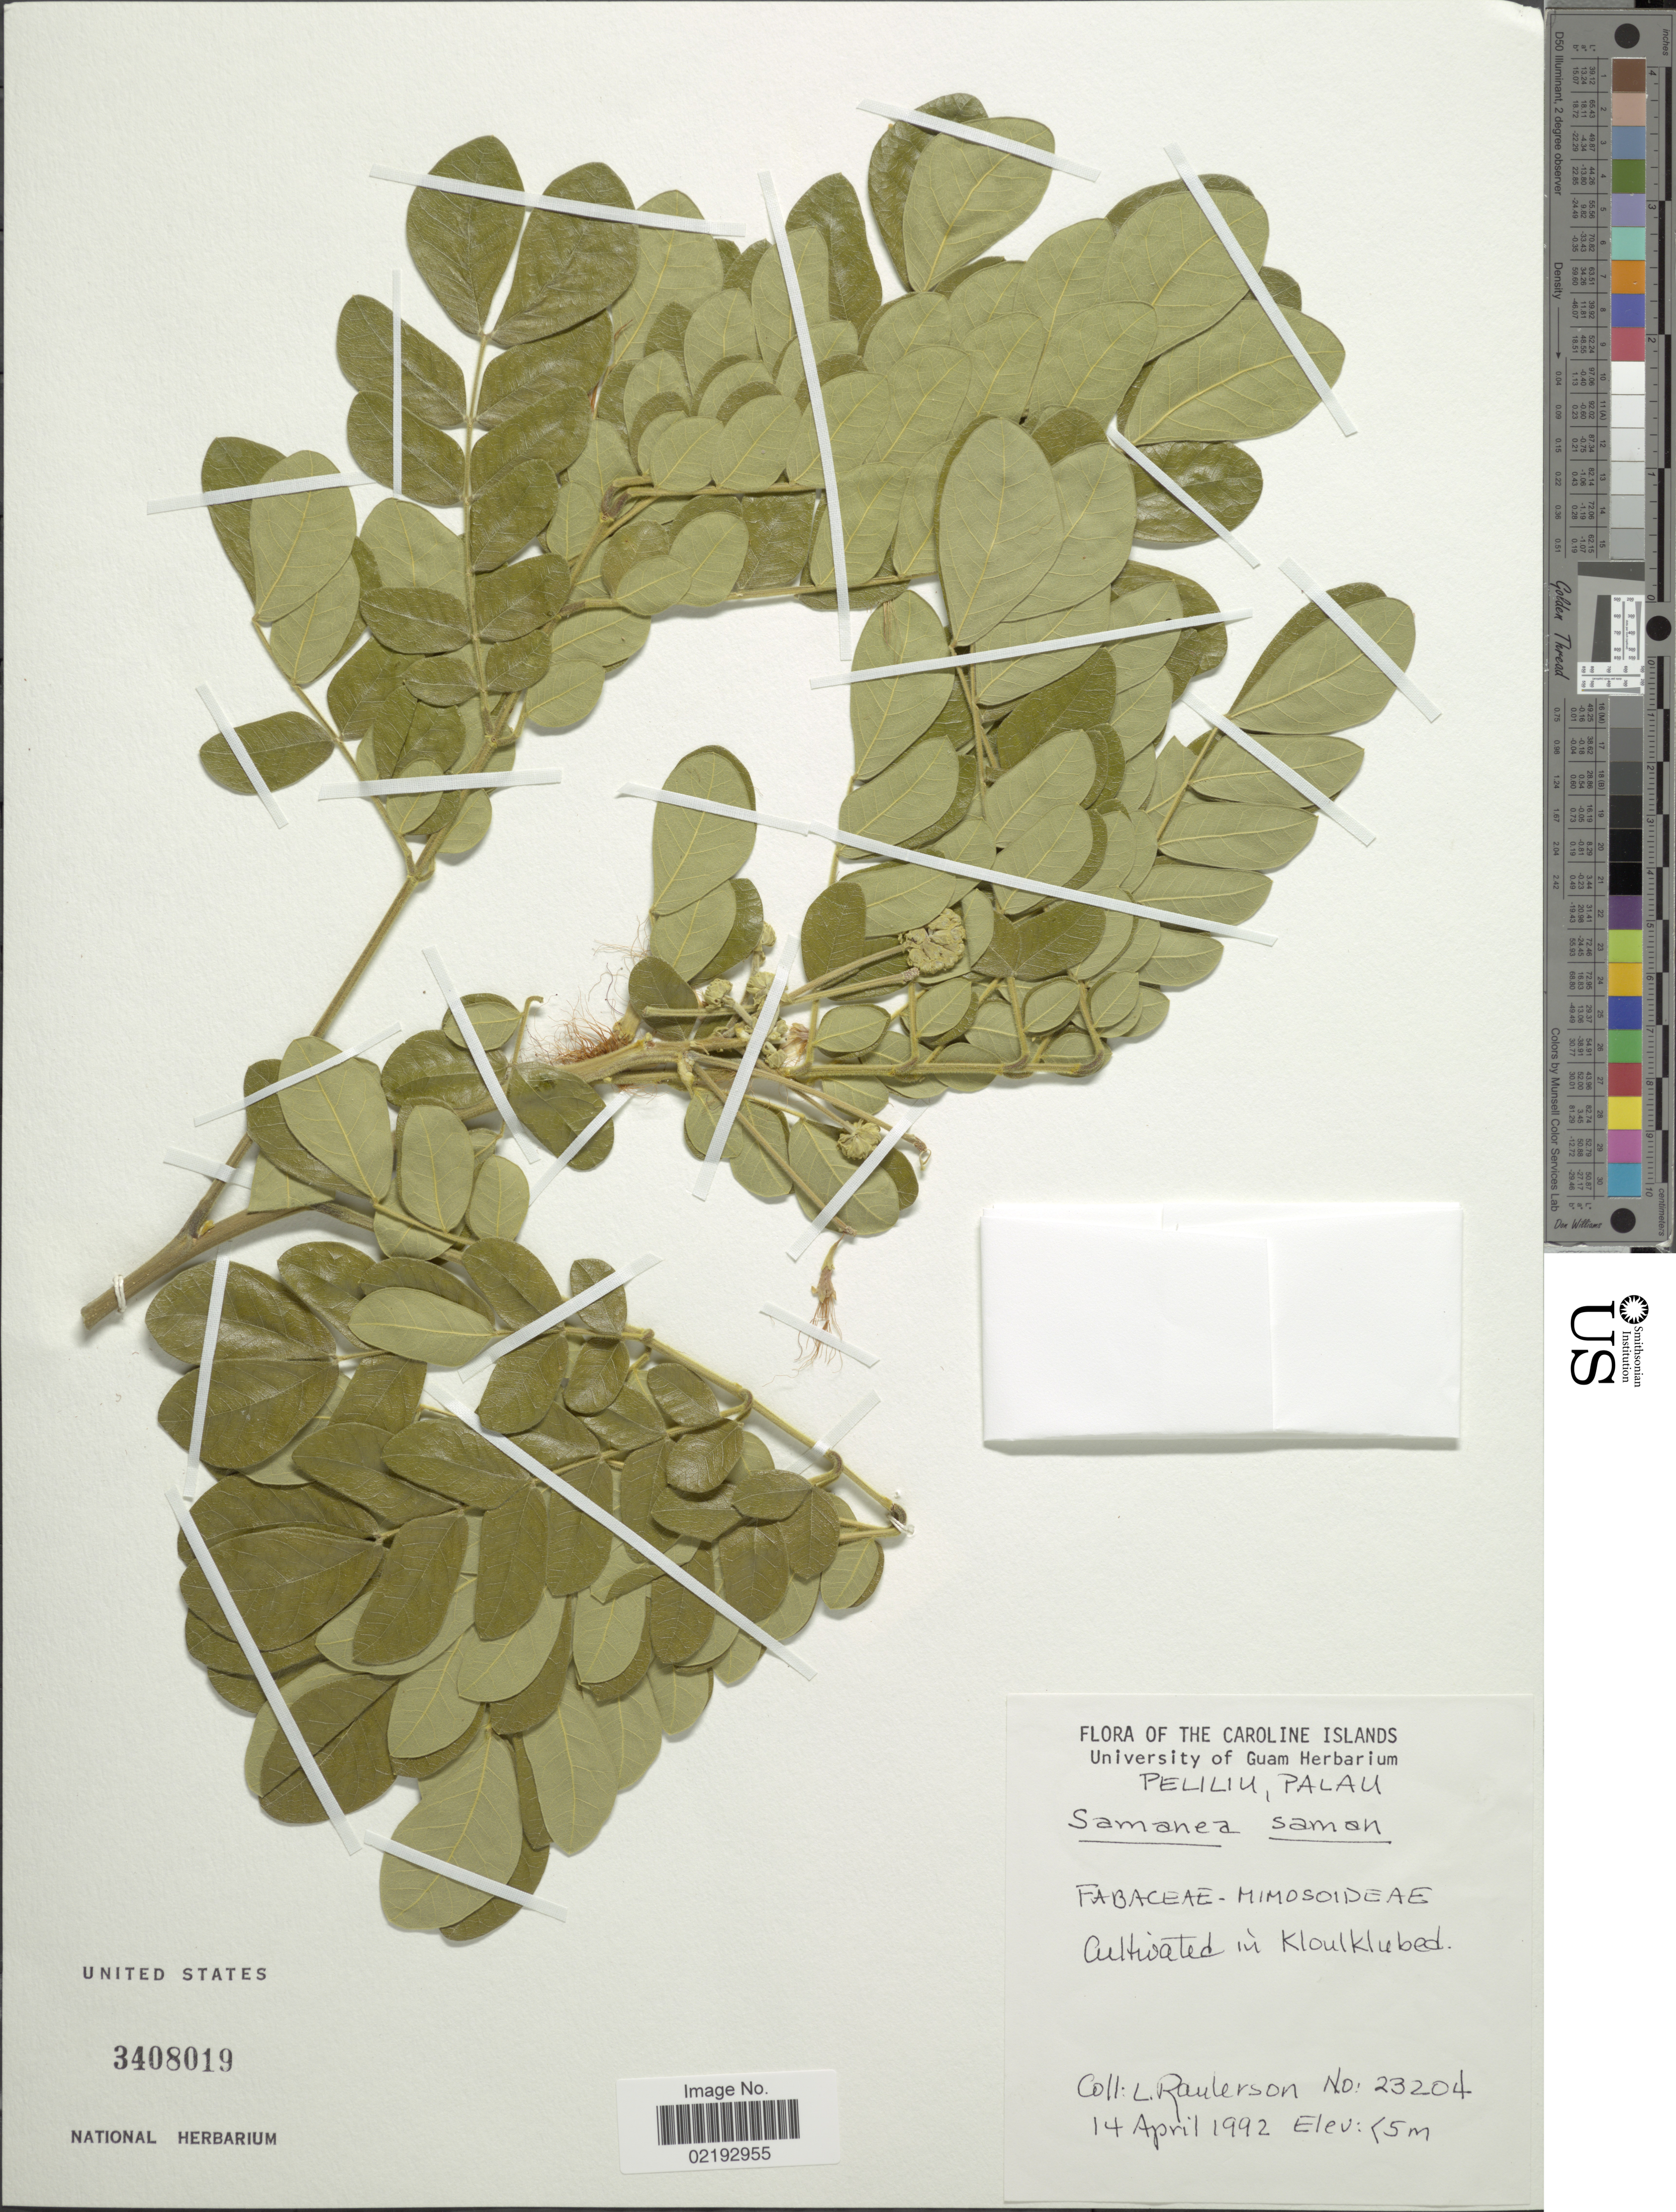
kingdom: Plantae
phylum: Tracheophyta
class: Magnoliopsida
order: Fabales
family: Fabaceae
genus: Samanea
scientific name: Samanea saman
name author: (Jacq.) Merr.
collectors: L. Raulerson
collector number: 23204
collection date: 1992-04-14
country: Palau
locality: Caroline Islands, Peliliu, Palau, Kloulklubed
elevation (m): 5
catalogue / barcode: US 3408019